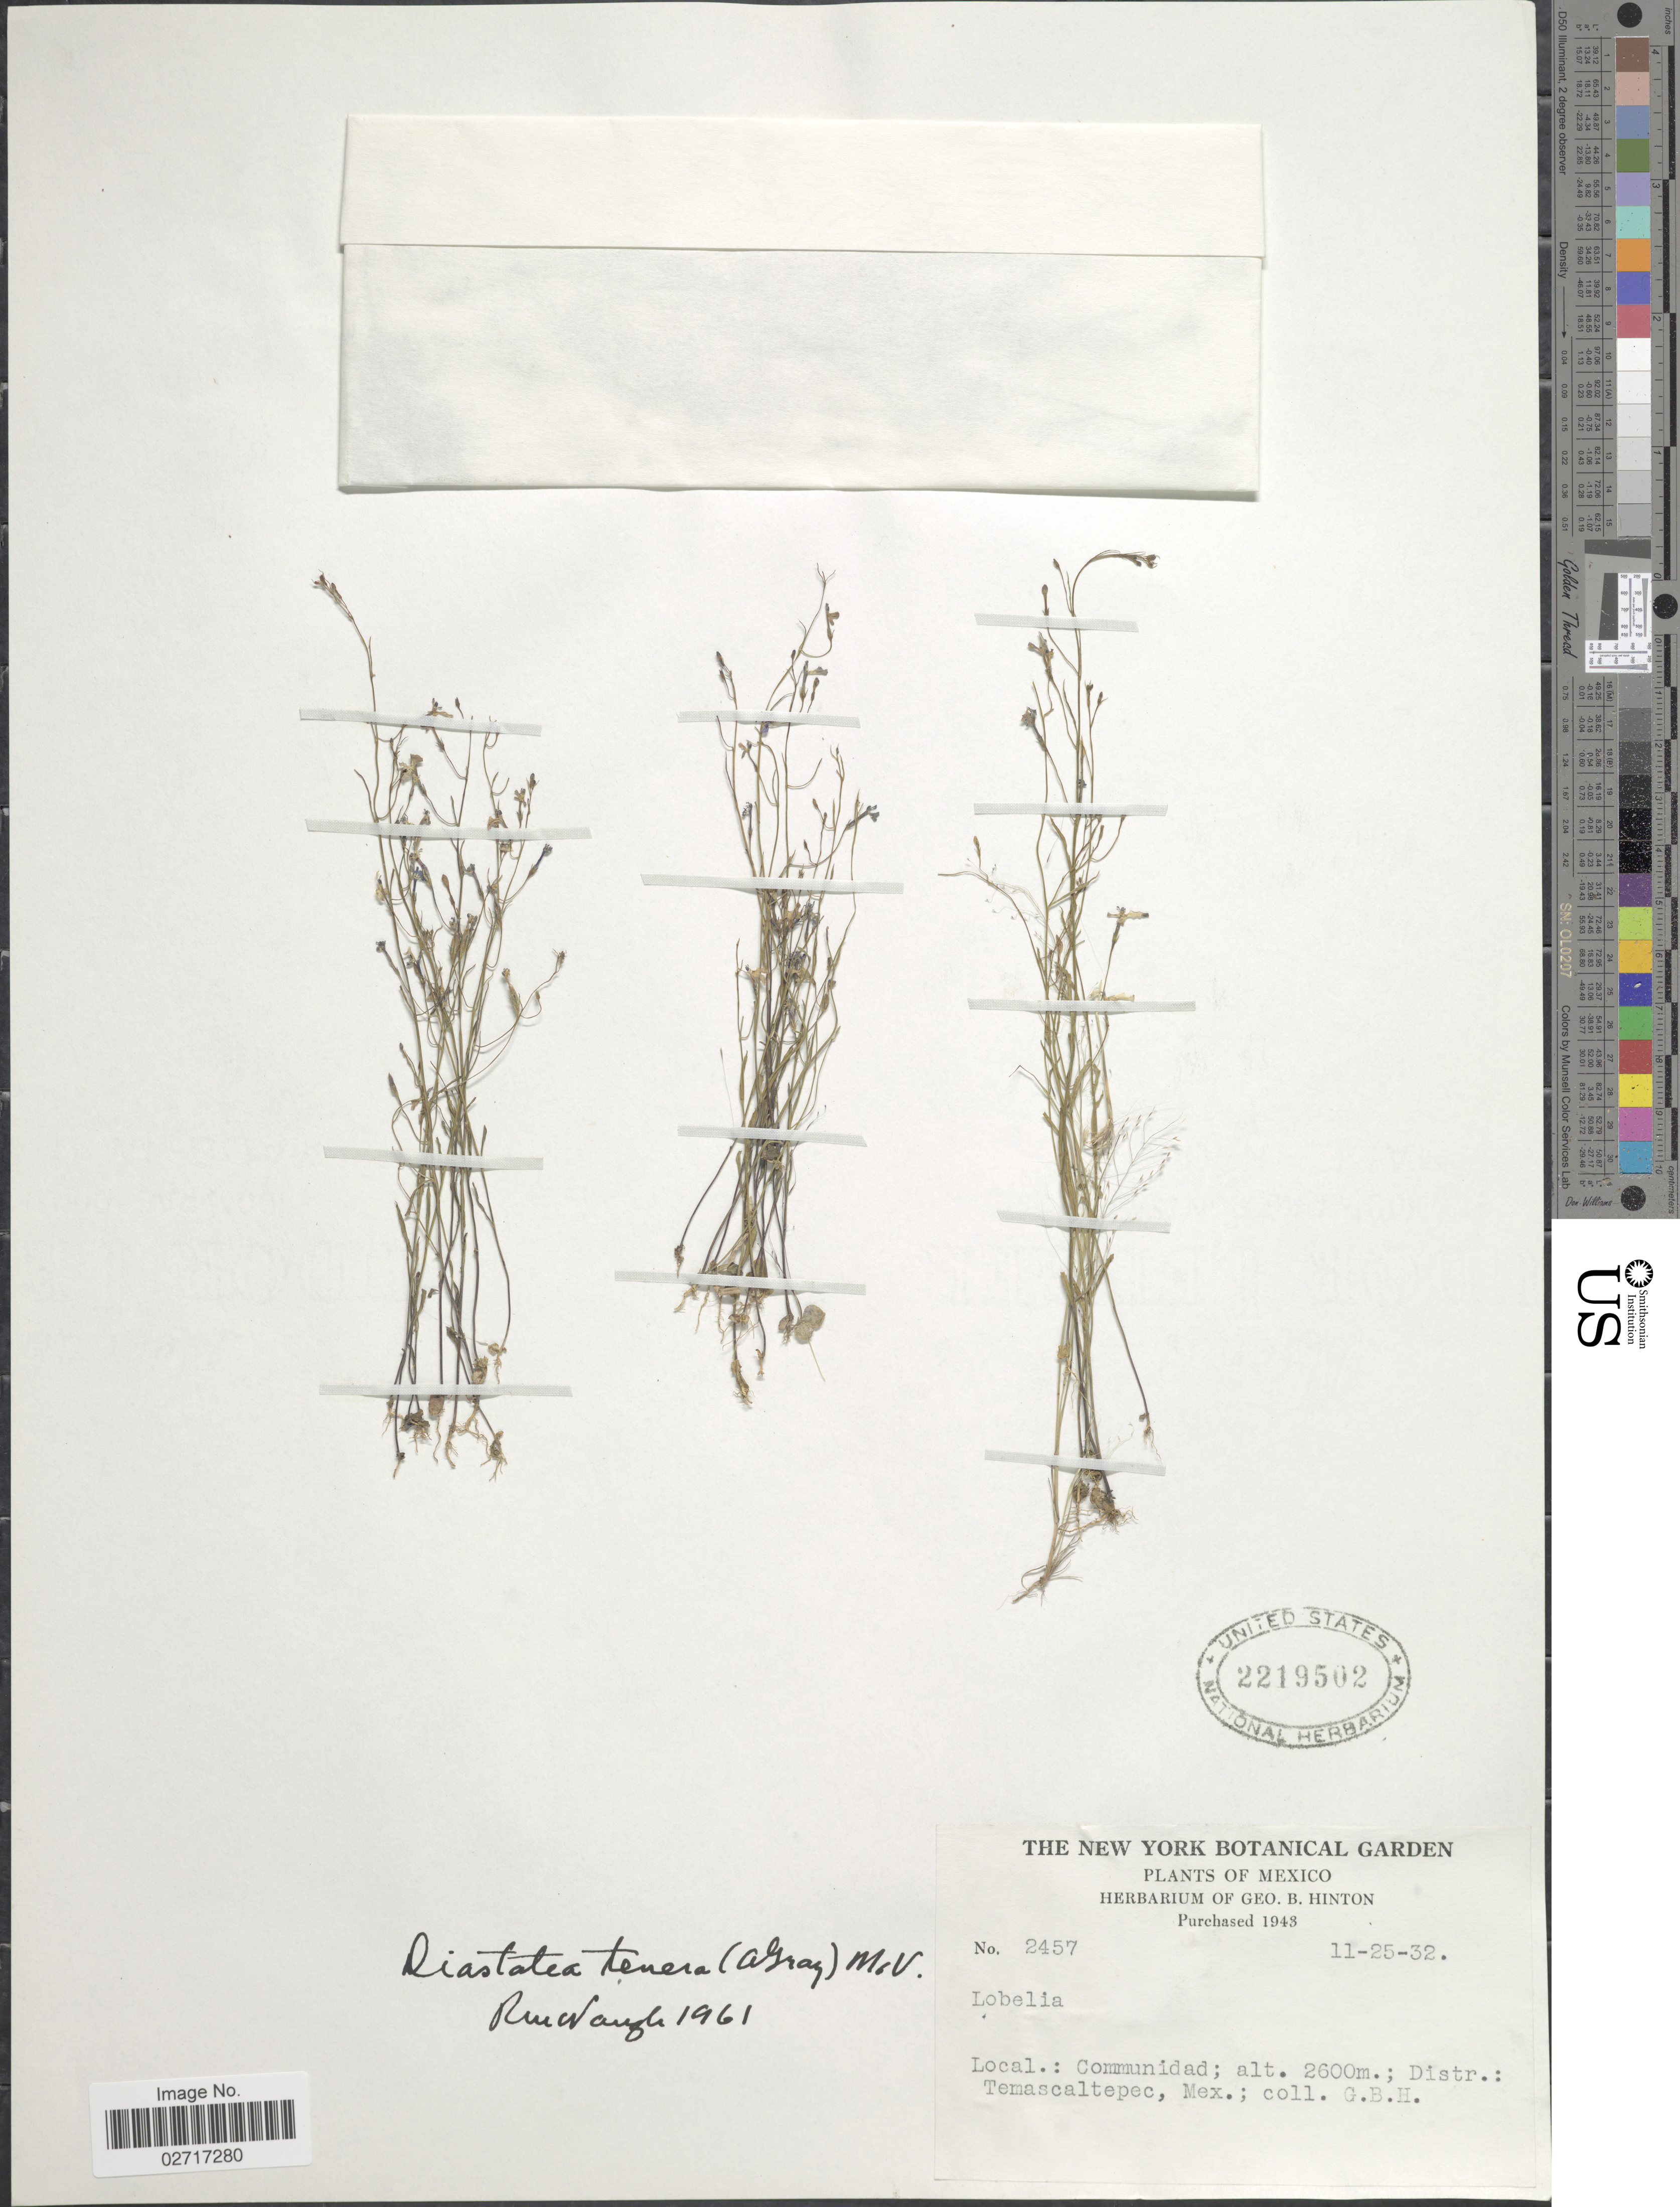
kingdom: Plantae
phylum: Tracheophyta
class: Magnoliopsida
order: Asterales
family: Campanulaceae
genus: Diastatea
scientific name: Diastatea tenera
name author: (A. Gray) McVaugh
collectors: G. B. Hinton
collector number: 2457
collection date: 1932-11-25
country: Mexico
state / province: México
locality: Communidad, Distr.: Temascaltepec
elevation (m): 2600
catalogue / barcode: US 2219502